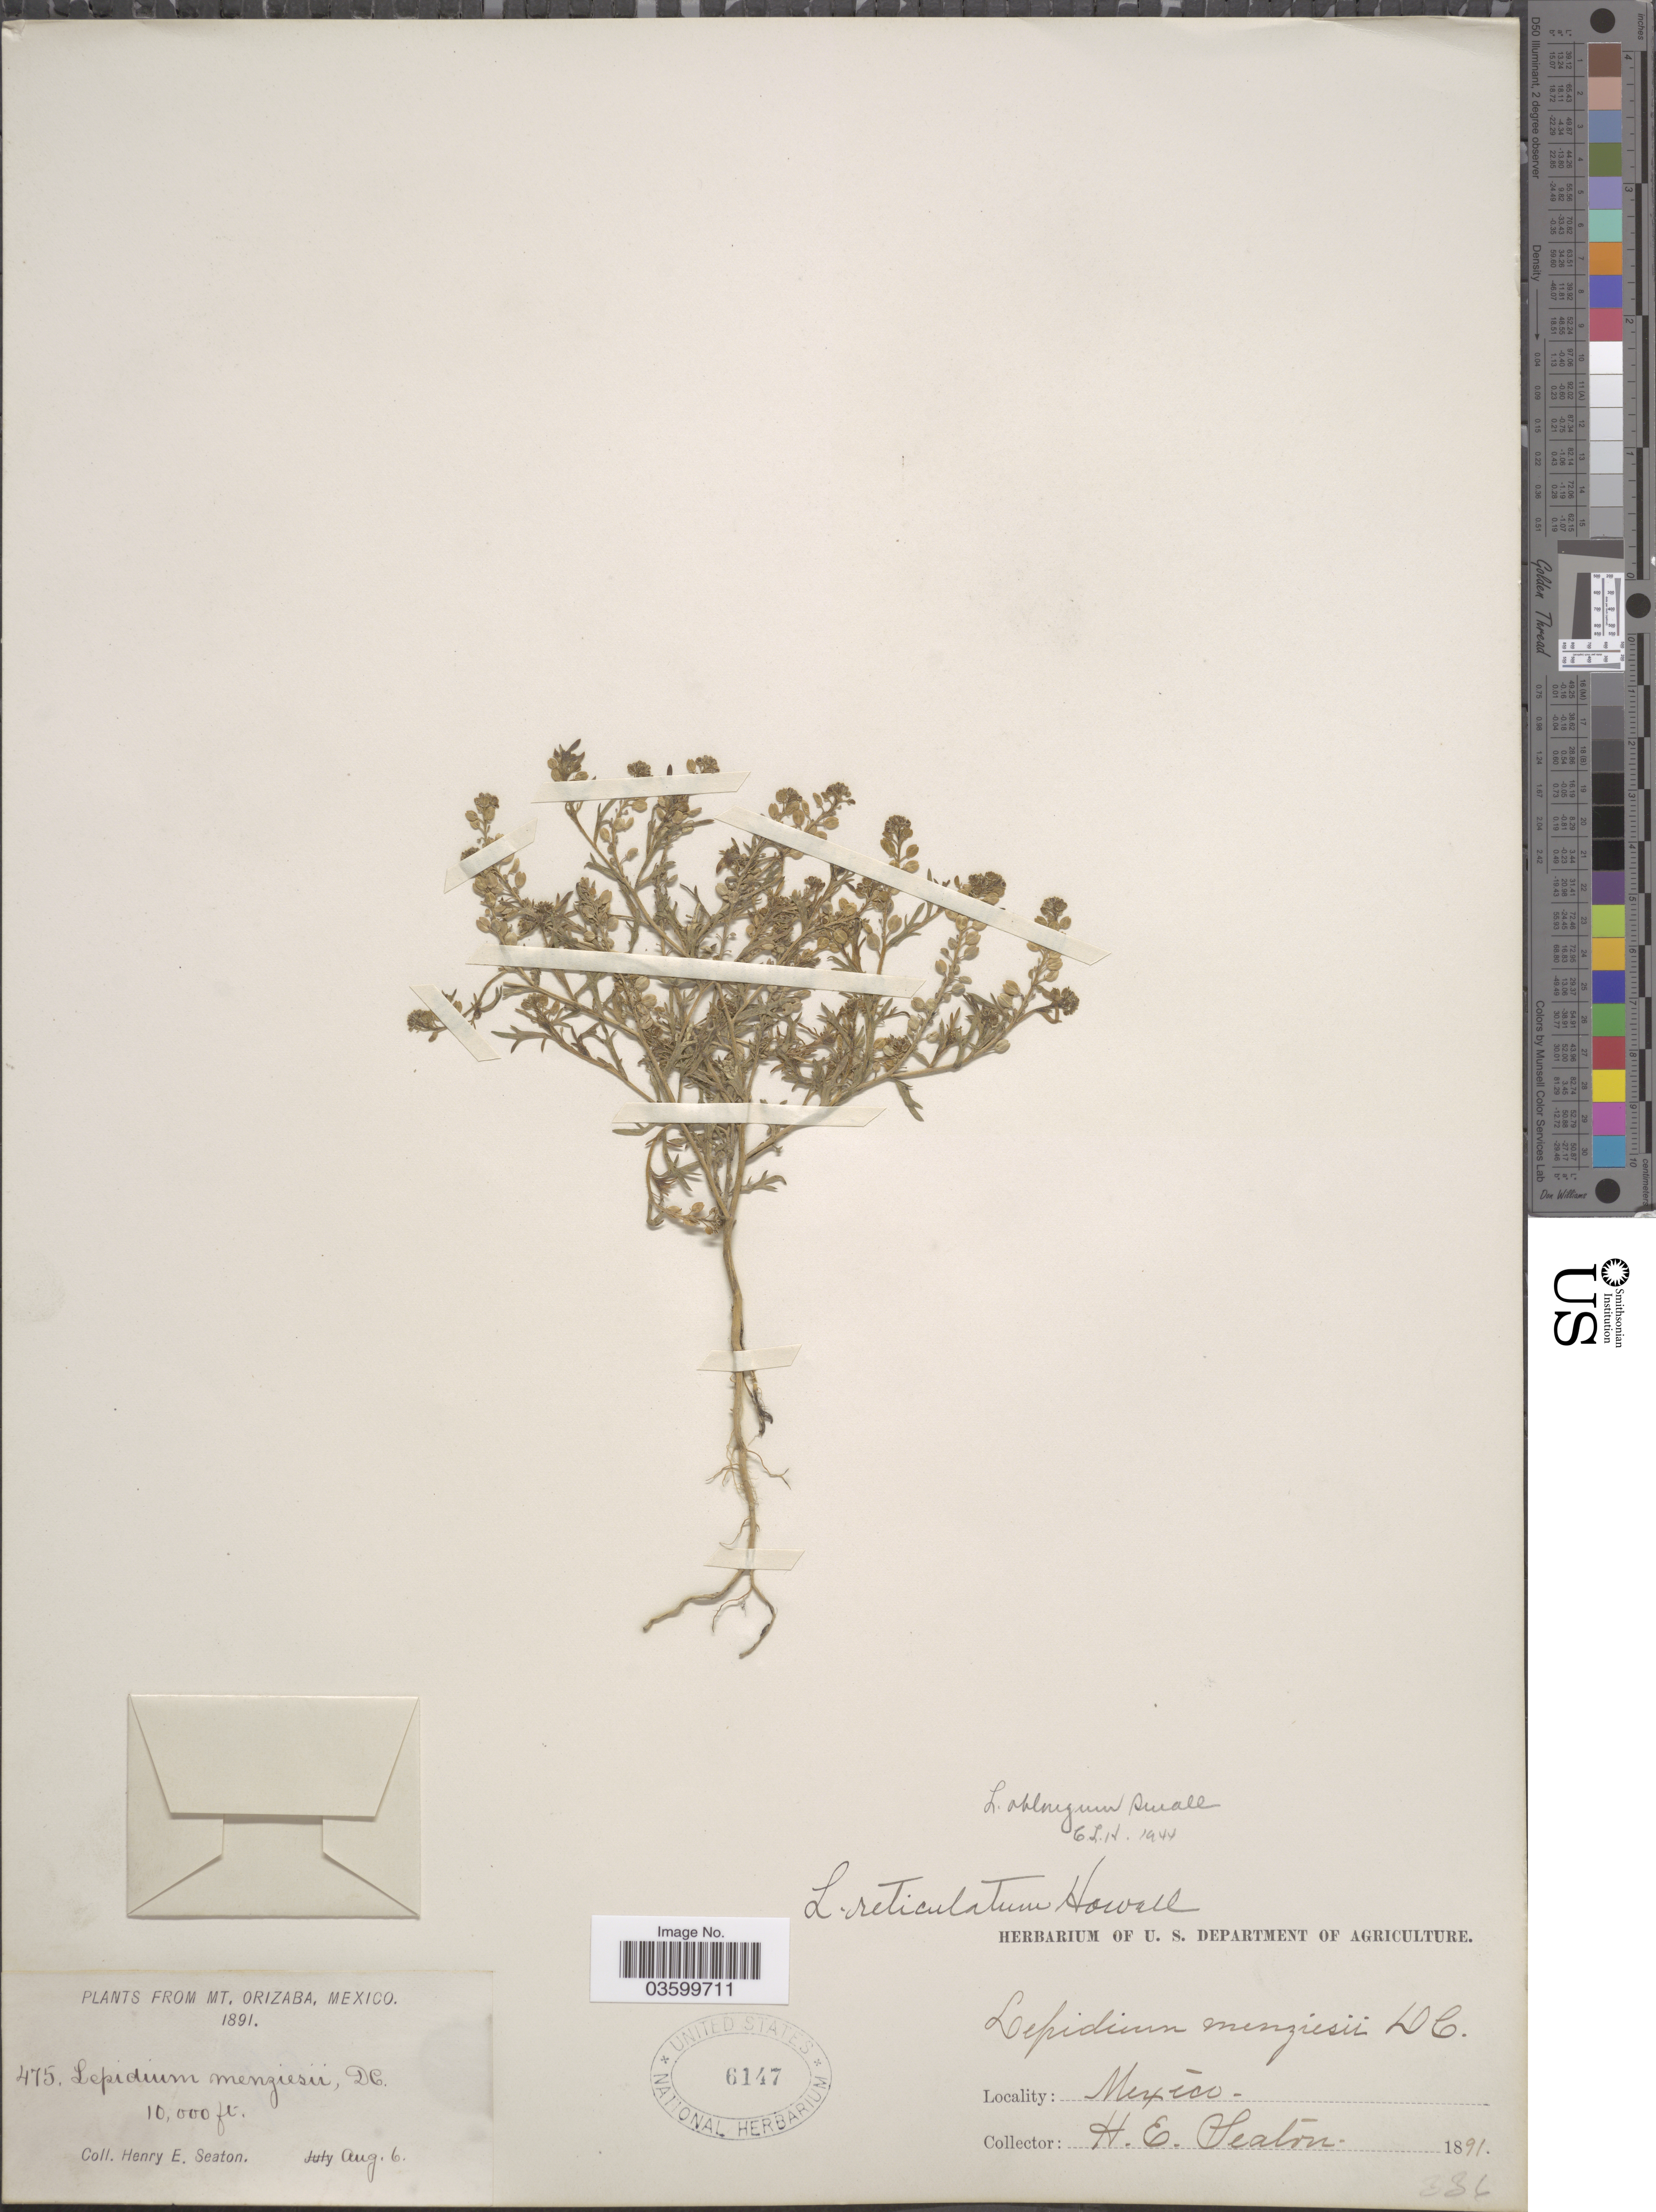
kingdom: Plantae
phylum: Tracheophyta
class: Magnoliopsida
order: Brassicales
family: Brassicaceae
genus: Lepidium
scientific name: Lepidium oblongum var. oblongum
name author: Small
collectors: H. E. Seaton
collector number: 475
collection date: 1891-08-06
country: Mexico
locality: Mt. Orizaba.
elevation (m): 3048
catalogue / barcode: US 6147